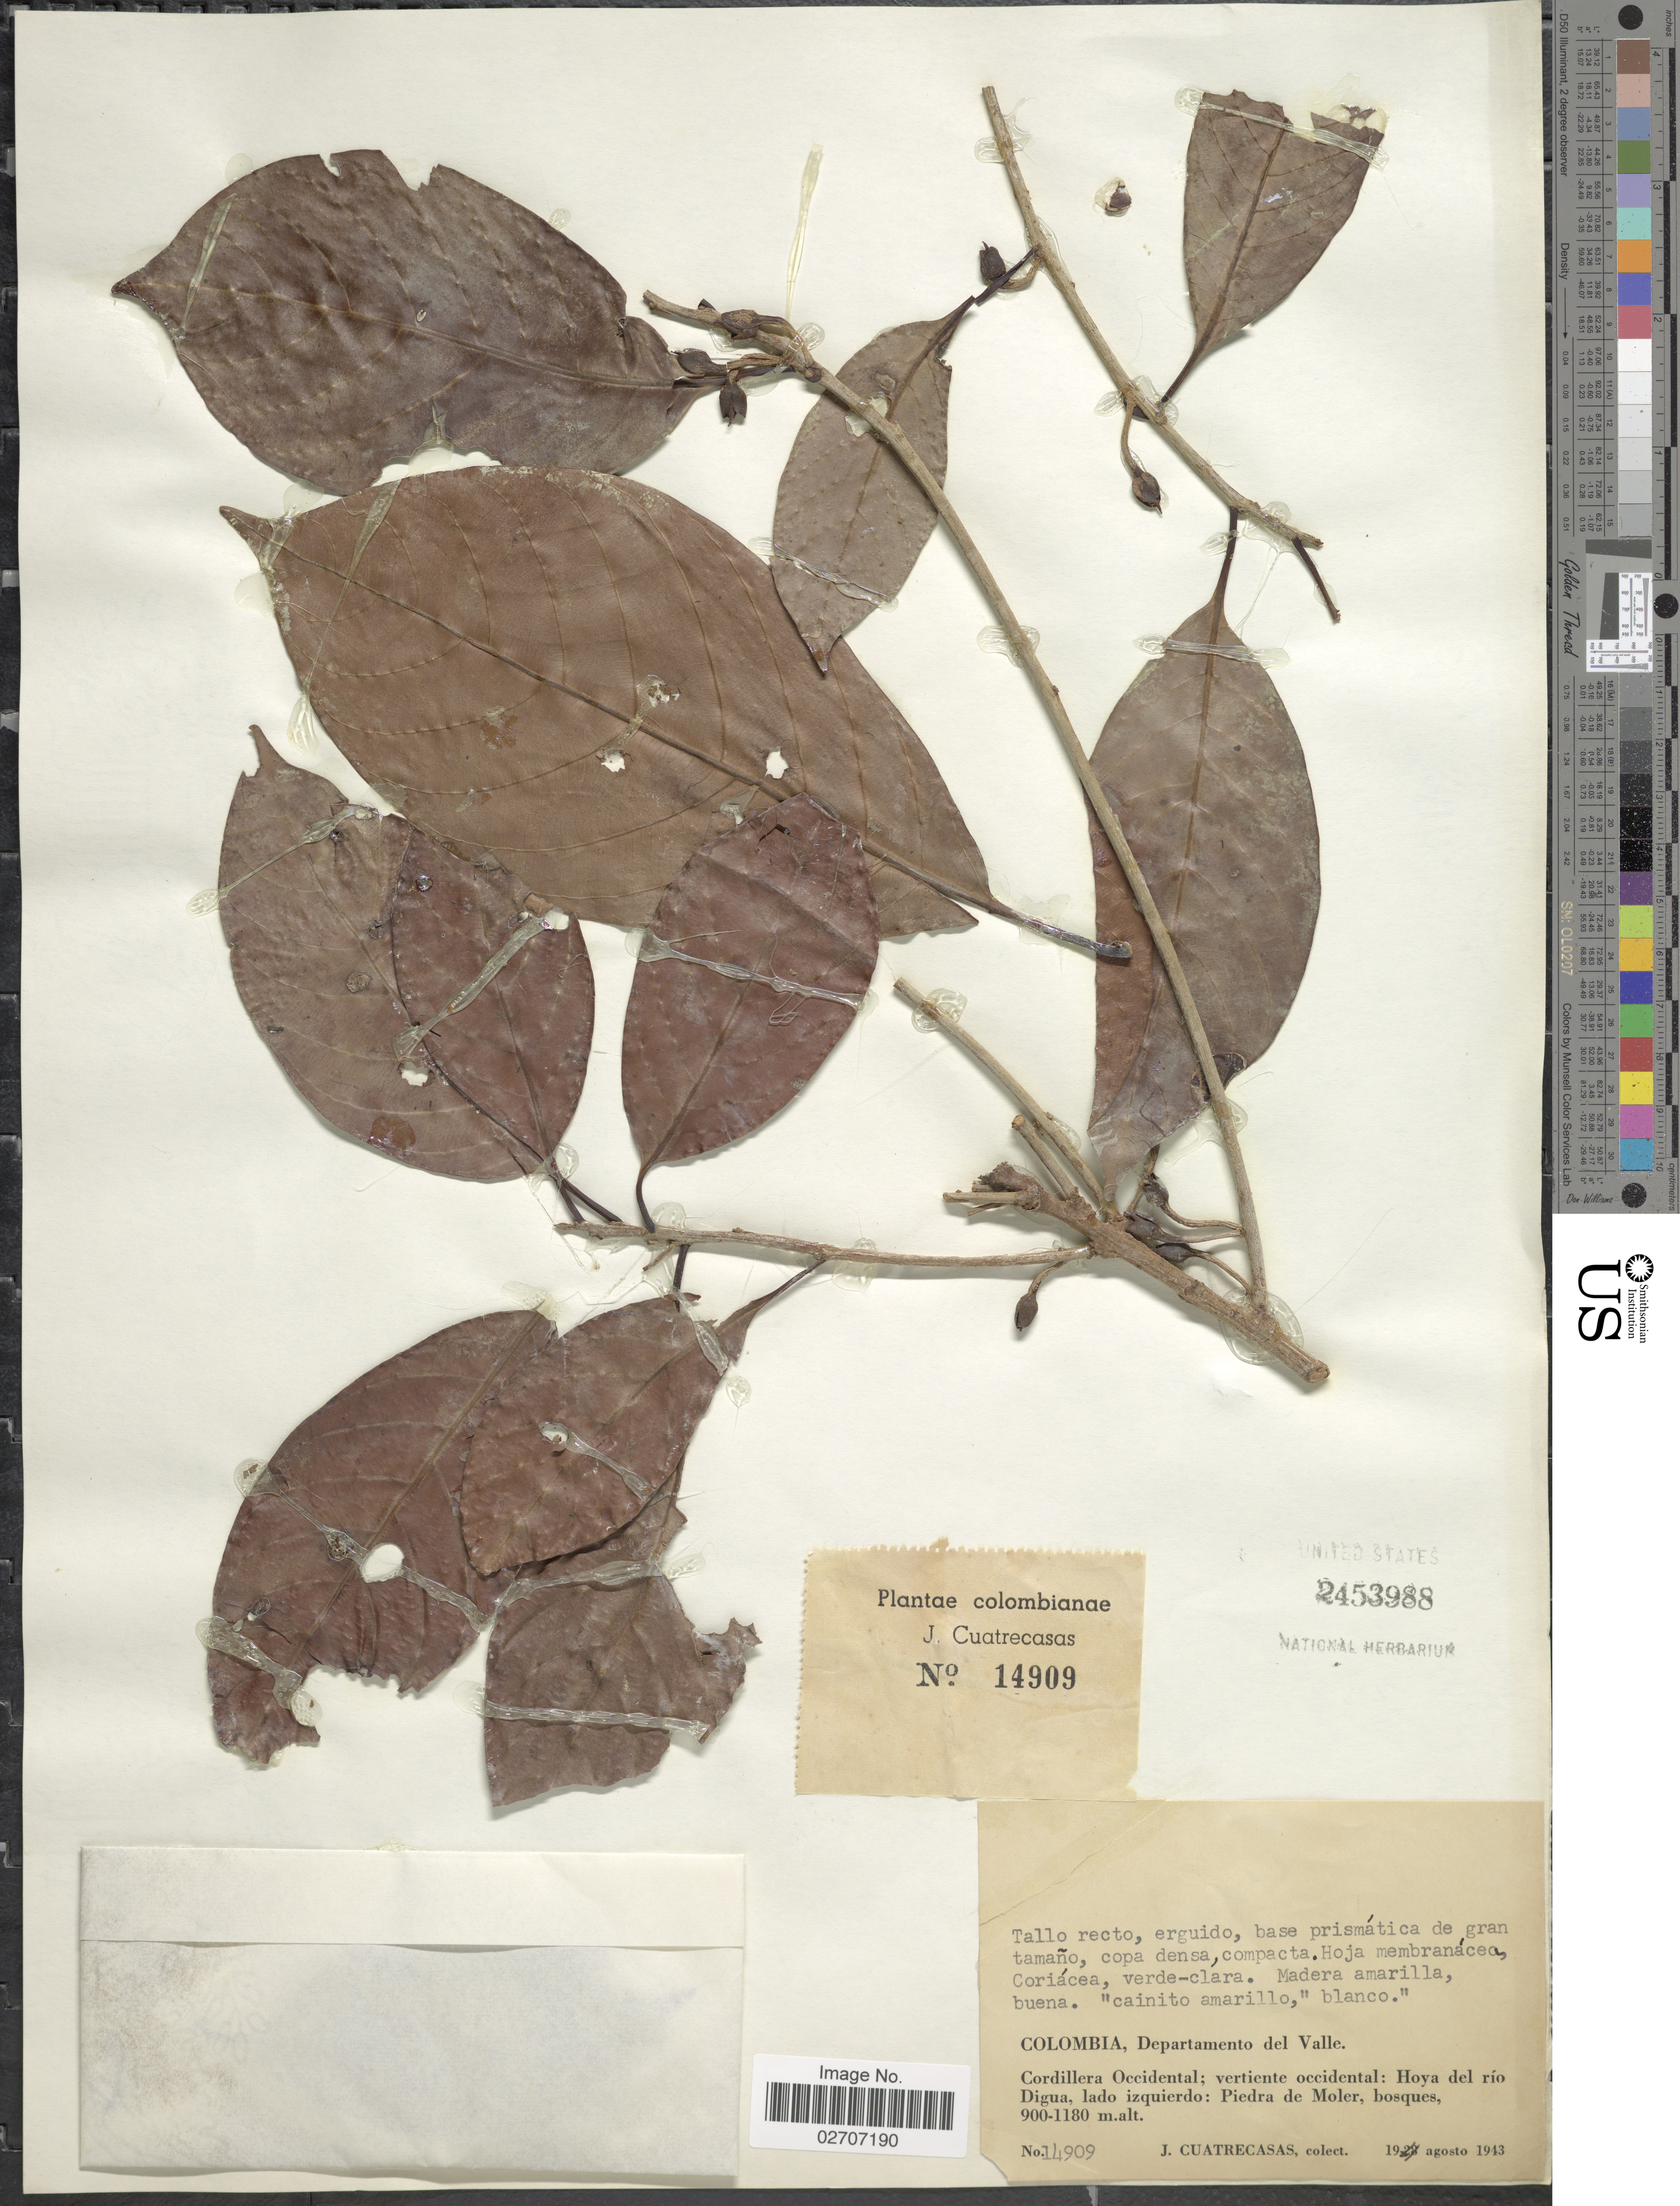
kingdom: Plantae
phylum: Tracheophyta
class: Magnoliopsida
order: Ericales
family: Sapotaceae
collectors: J. Cuatrecasas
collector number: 14909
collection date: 1943-08-19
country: Colombia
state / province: Valle del Cauca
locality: Departamento del Valle. Cordillera Occidental ; Vertiente occidental: Hoya del rio Digua, lado izquierdo: Piedra de Moler, bosques.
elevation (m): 900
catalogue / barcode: US 2453988